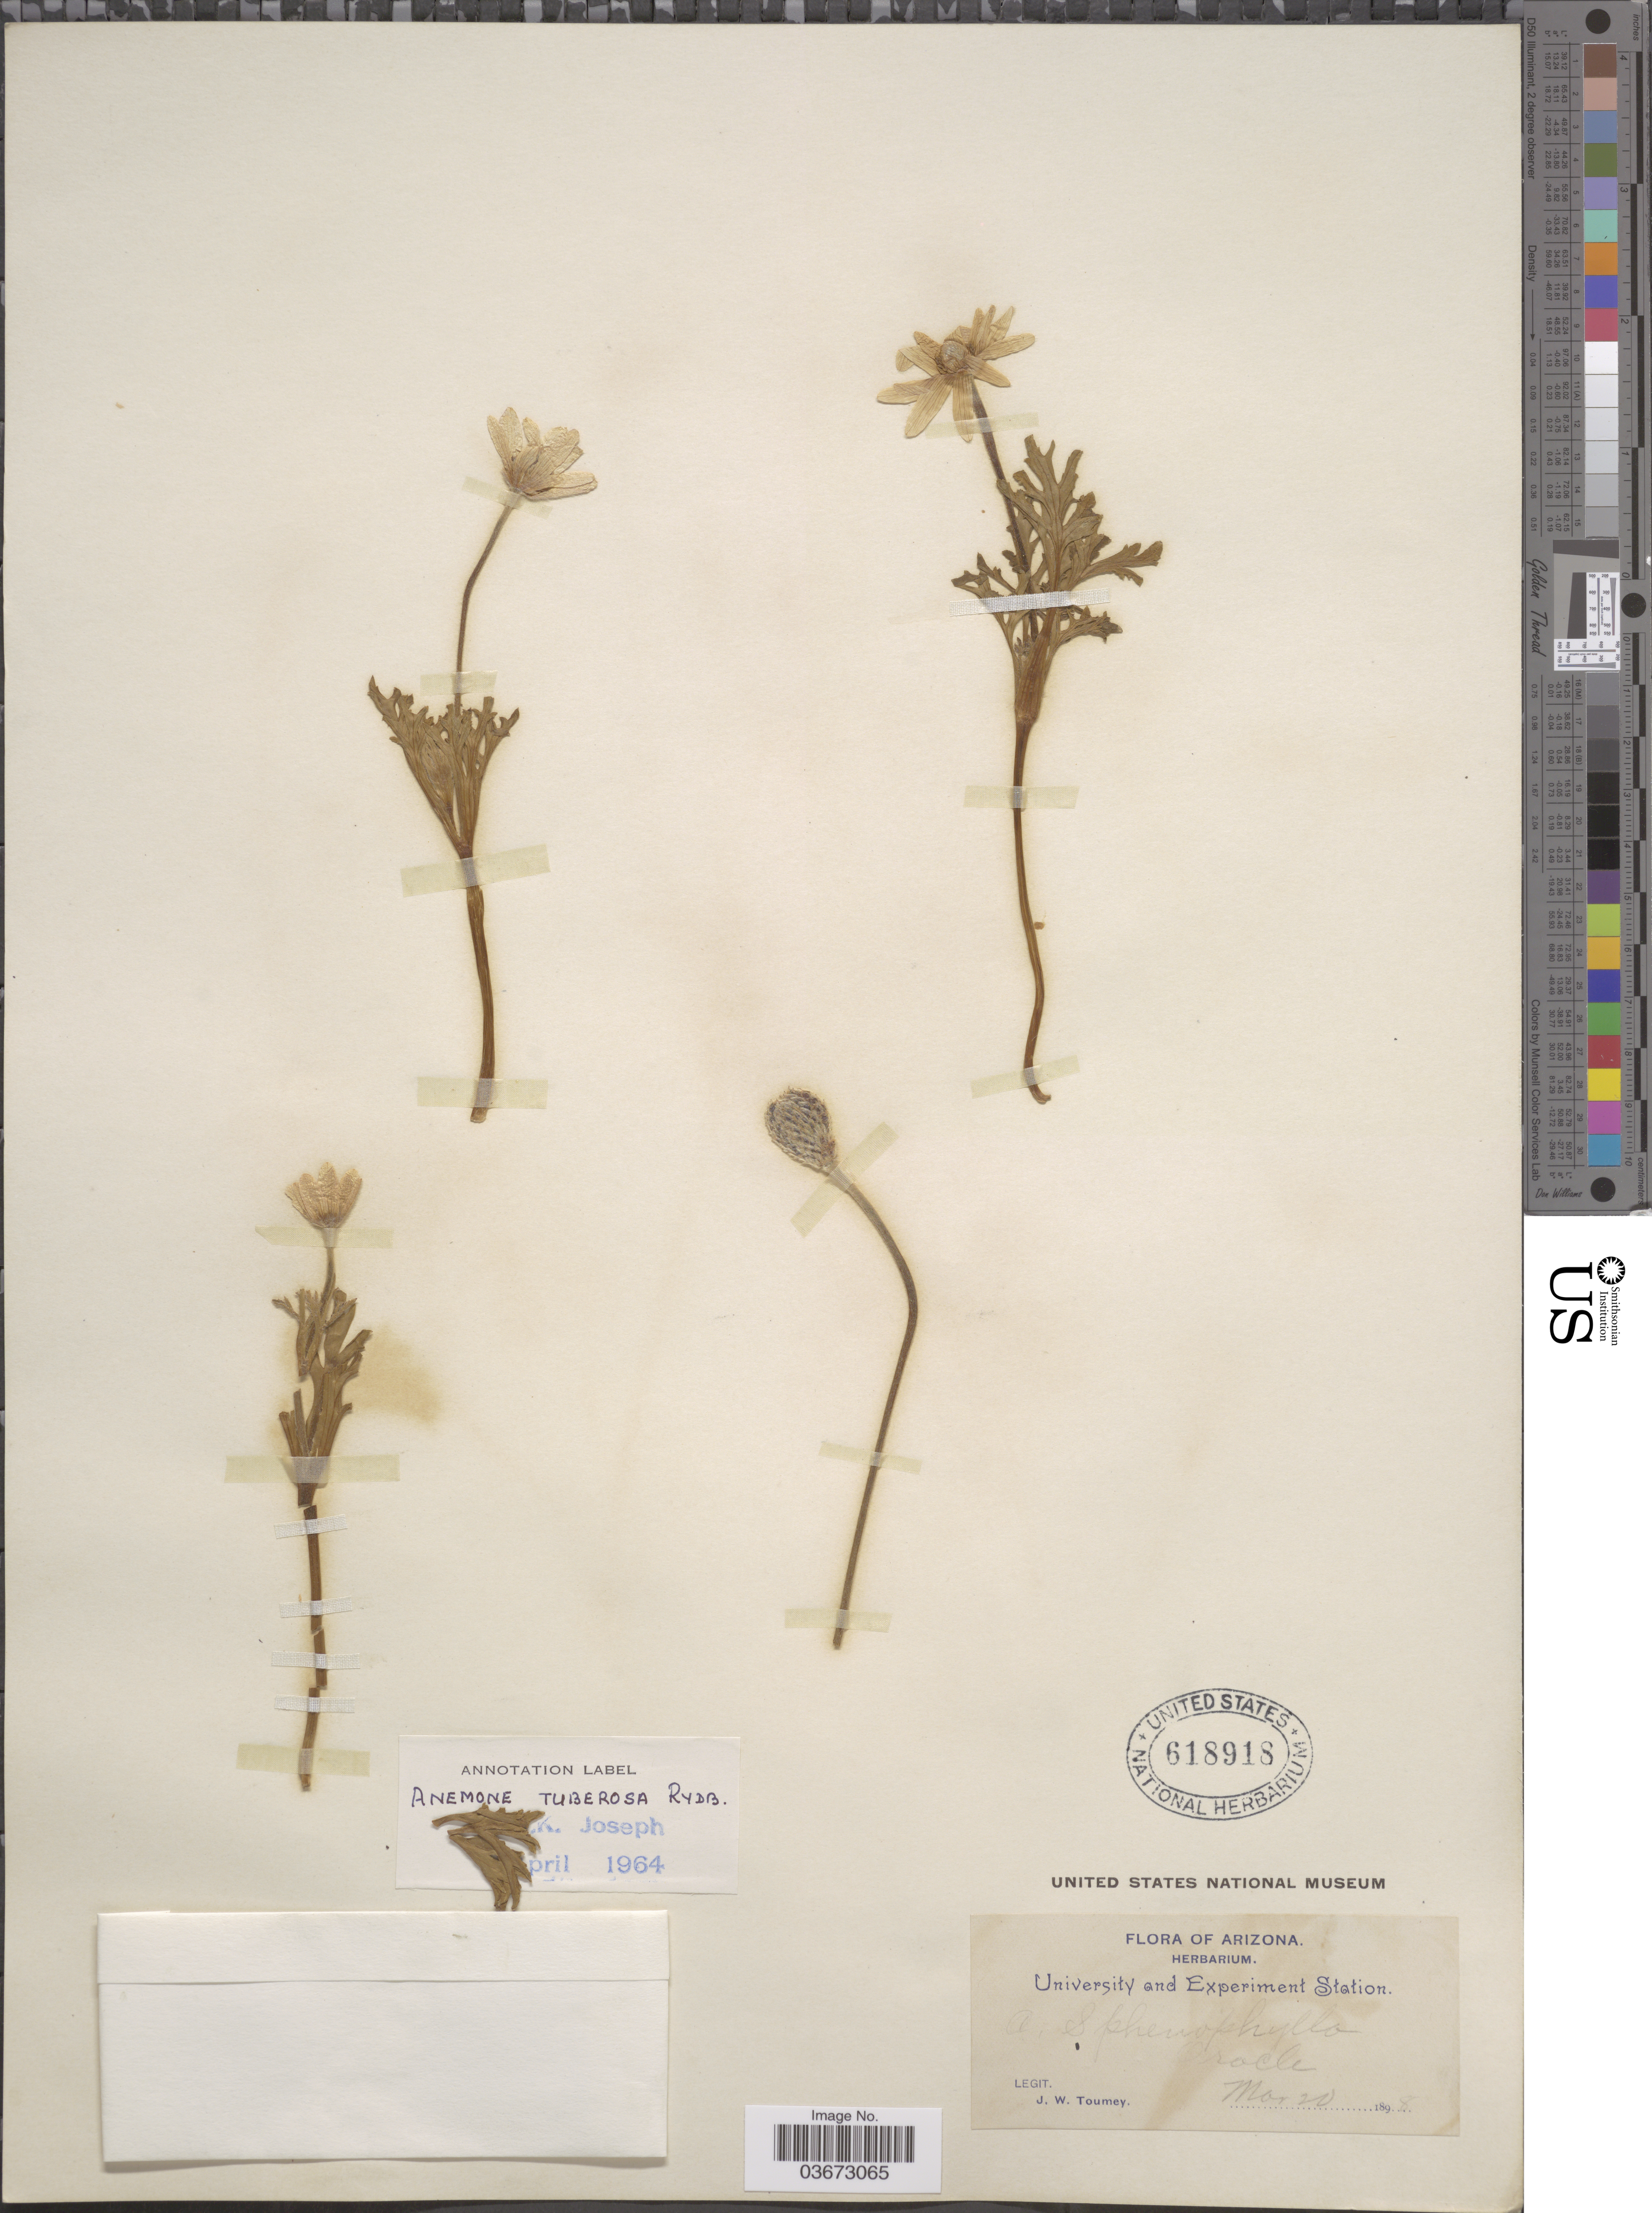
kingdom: Plantae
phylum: Tracheophyta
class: Magnoliopsida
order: Ranunculales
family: Ranunculaceae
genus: Anemone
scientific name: Anemone tuberosa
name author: Rydb.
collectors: J. W. Toumey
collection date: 1898-03-20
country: United States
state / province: Arizona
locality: Oracle.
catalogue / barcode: US 618918